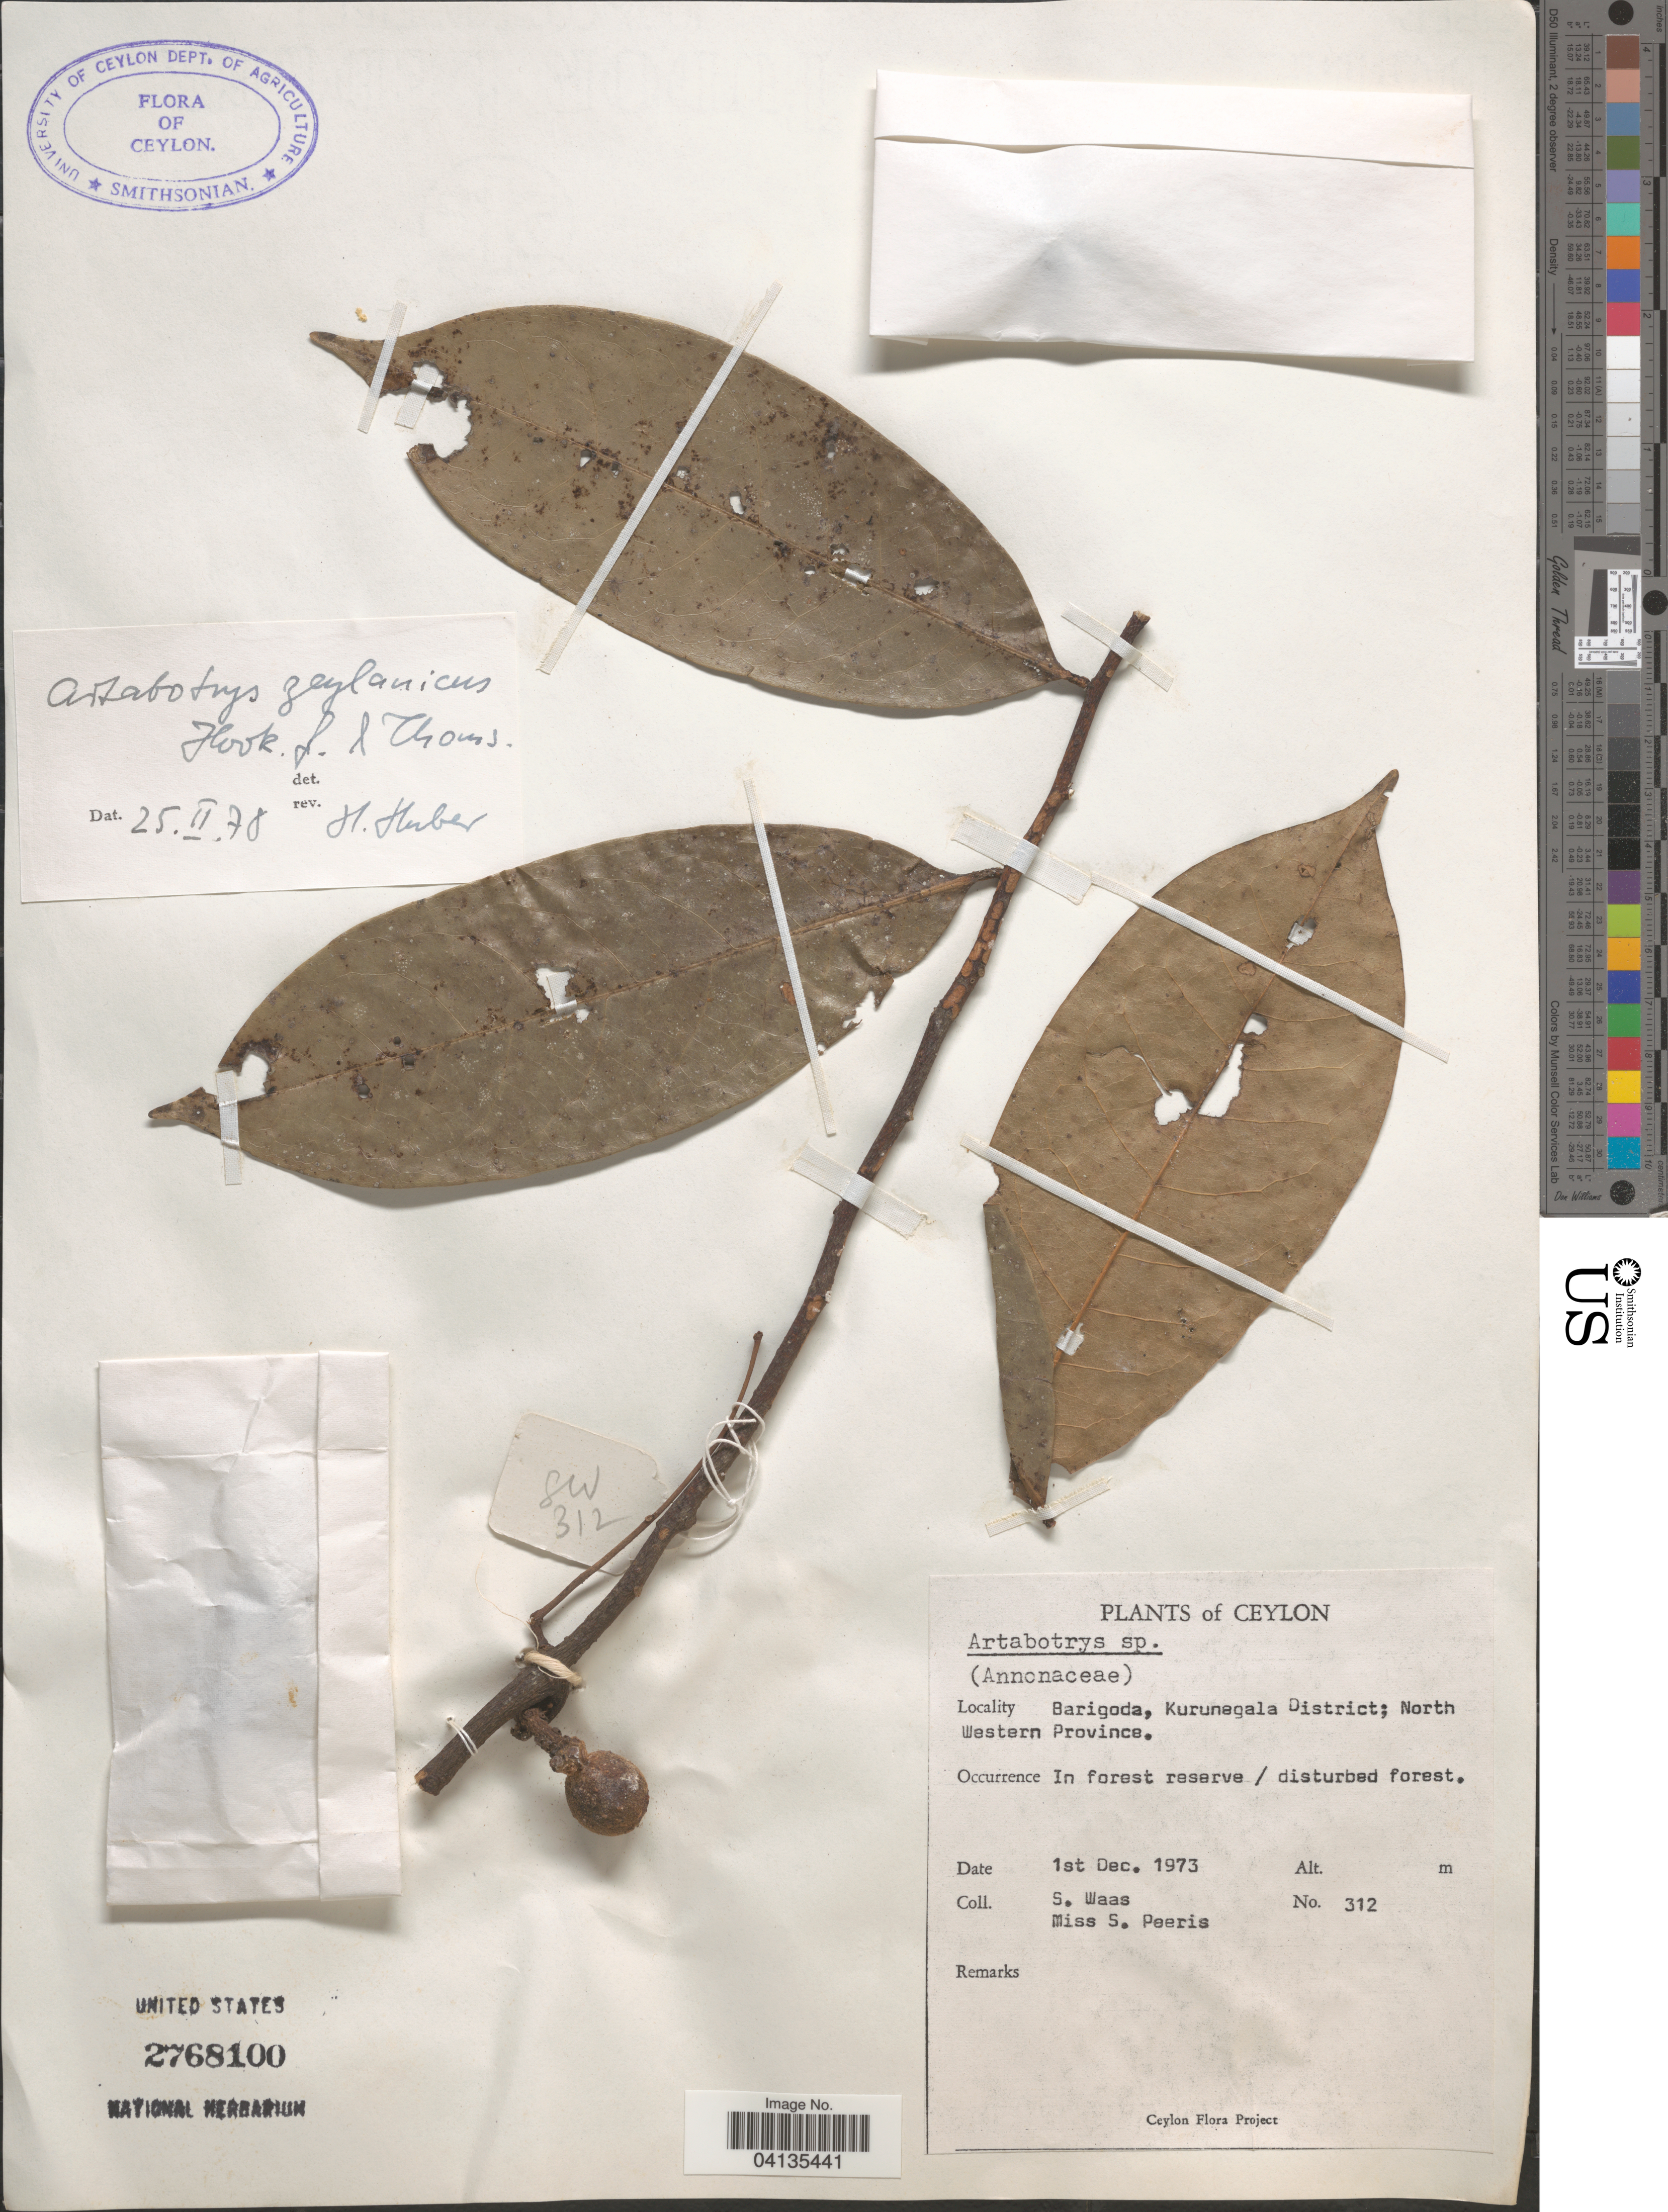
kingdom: Plantae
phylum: Tracheophyta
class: Magnoliopsida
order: Magnoliales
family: Annonaceae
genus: Artabotrys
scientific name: Artabotrys zeylanicus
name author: Hook. f. & Thomson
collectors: S. Waas & S. Peeris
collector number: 312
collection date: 1973-12-01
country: Sri Lanka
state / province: North Western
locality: Barigoda, Kurunegala District.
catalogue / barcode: US 2768100